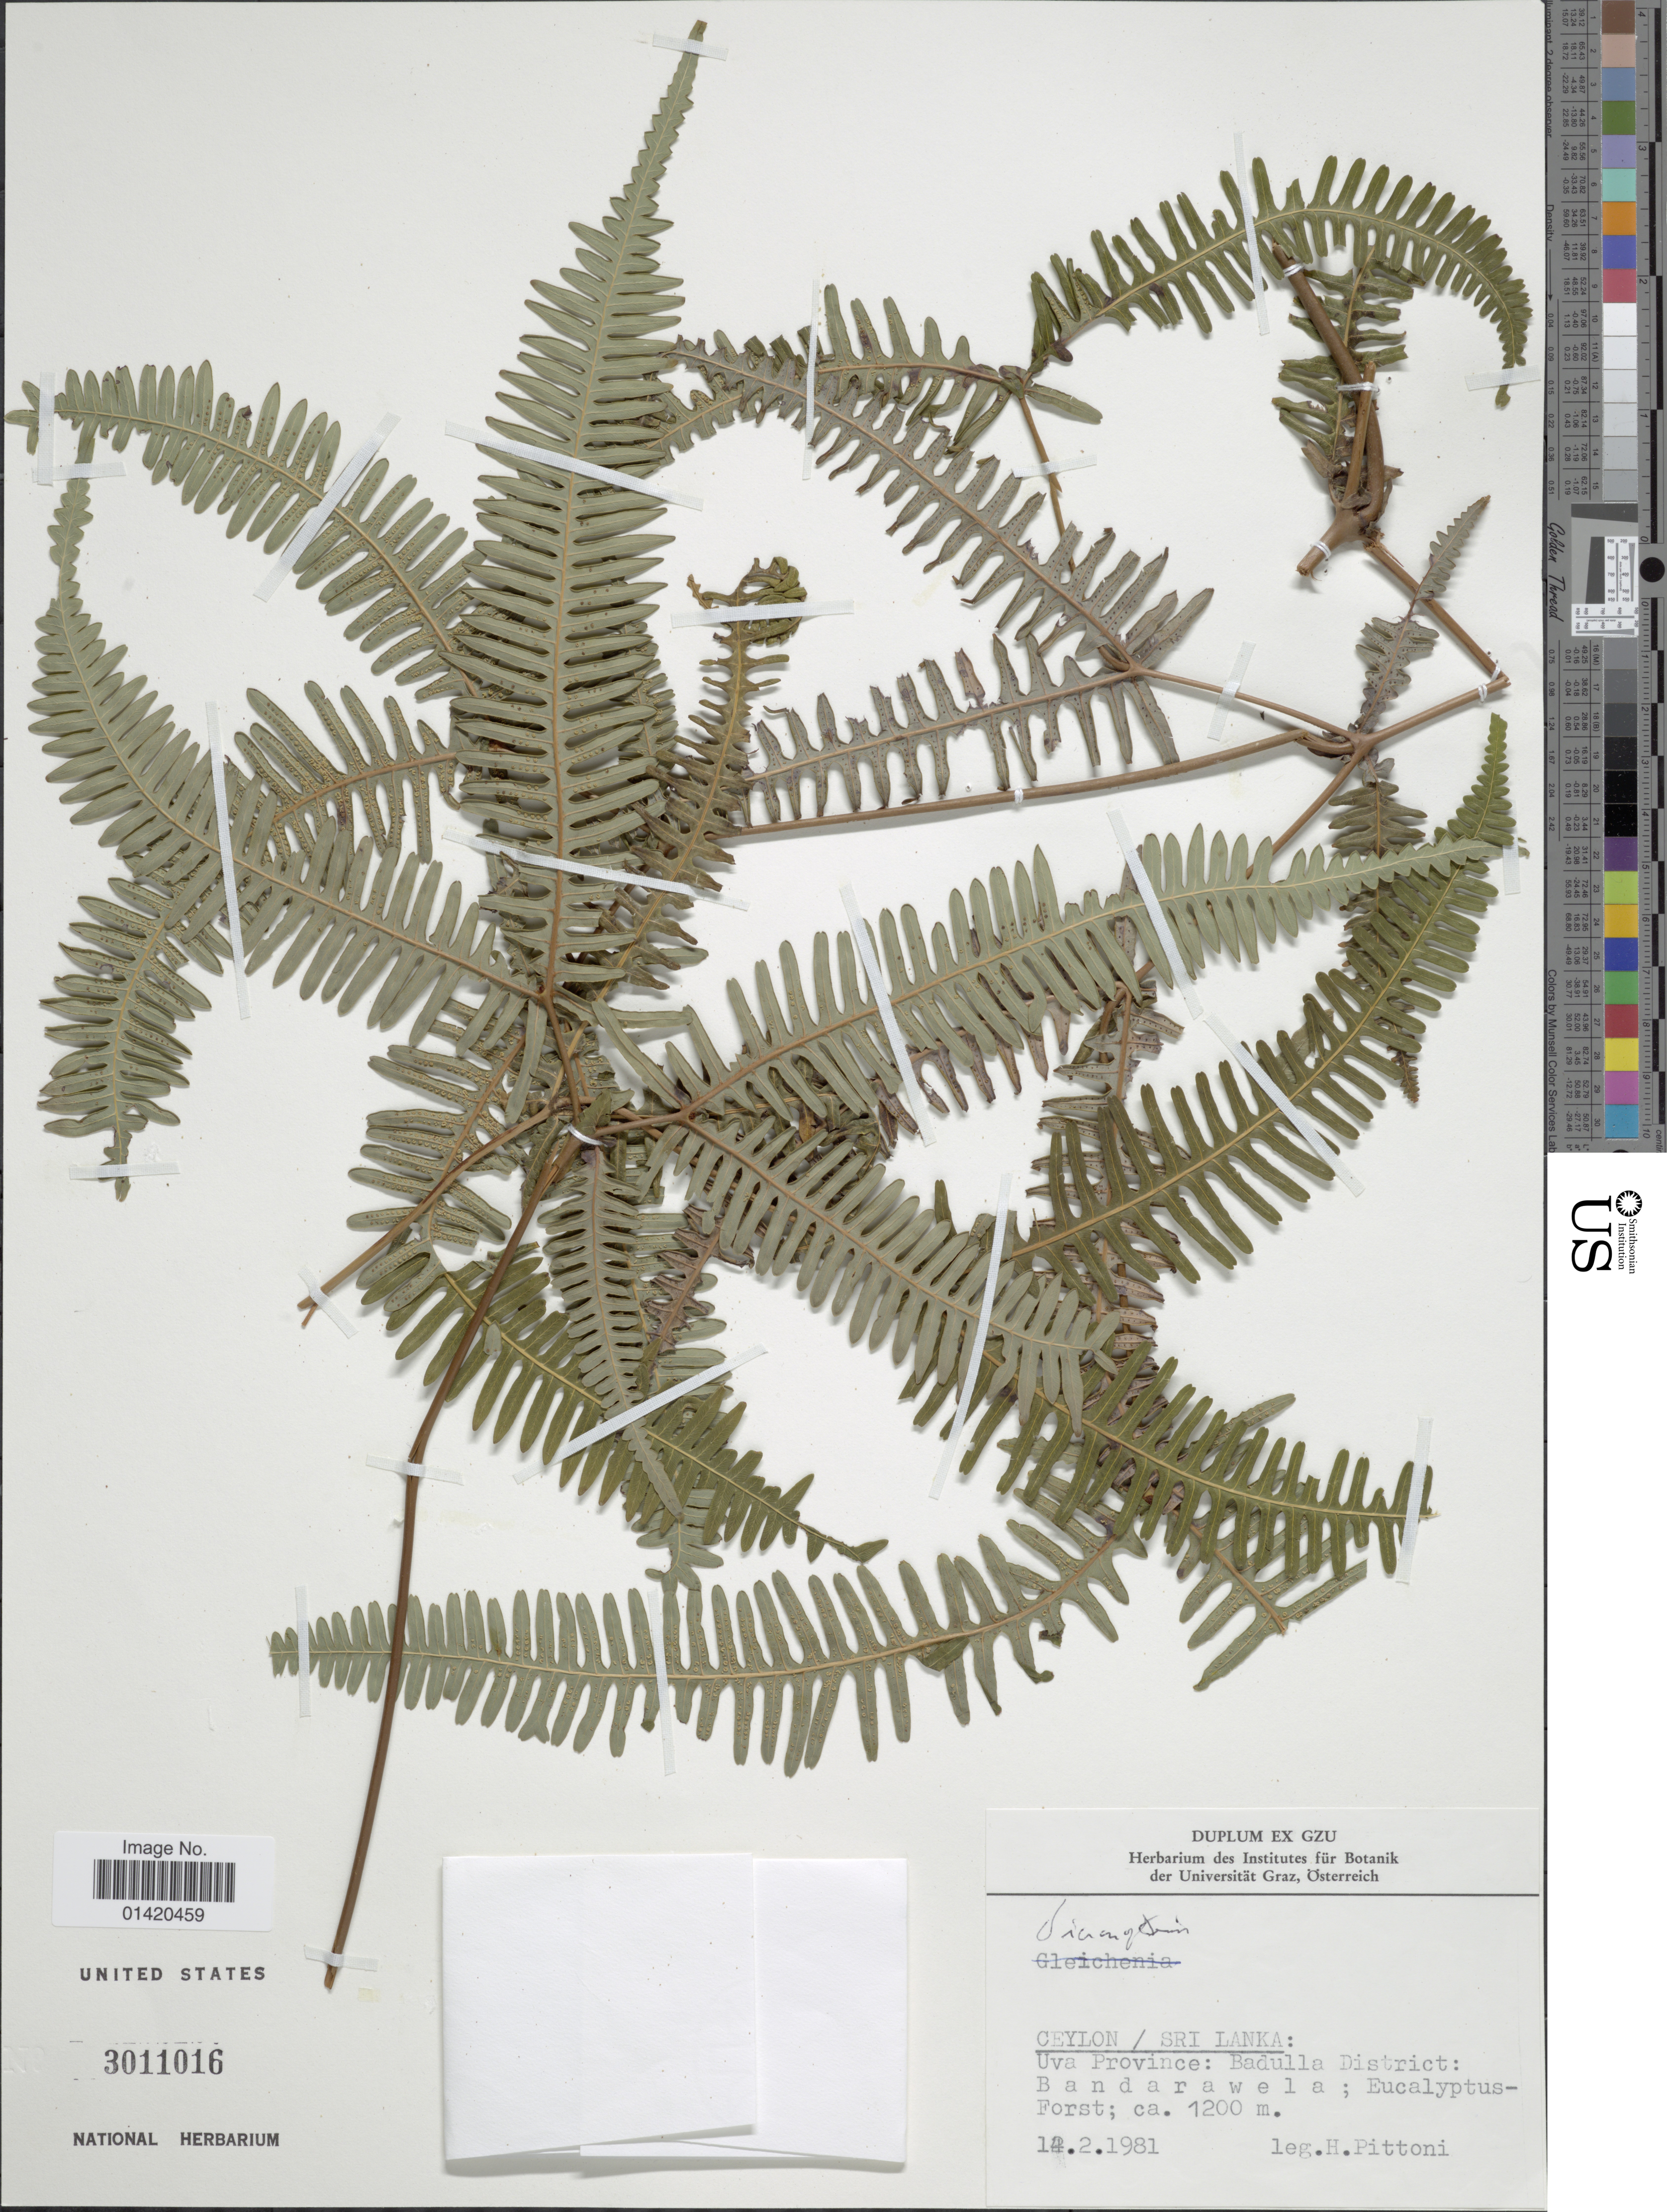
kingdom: Plantae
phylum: Tracheophyta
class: Polypodiopsida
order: Gleicheniales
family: Gleicheniaceae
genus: Dicranopteris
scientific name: Dicranopteris linearis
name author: (Burm. f.) Underw.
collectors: H. Pittoni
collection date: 1981-02-14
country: Sri Lanka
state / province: Uva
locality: Ceylon, Uva Province: Badulla District: Bandarawela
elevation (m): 1200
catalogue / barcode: US 3011016